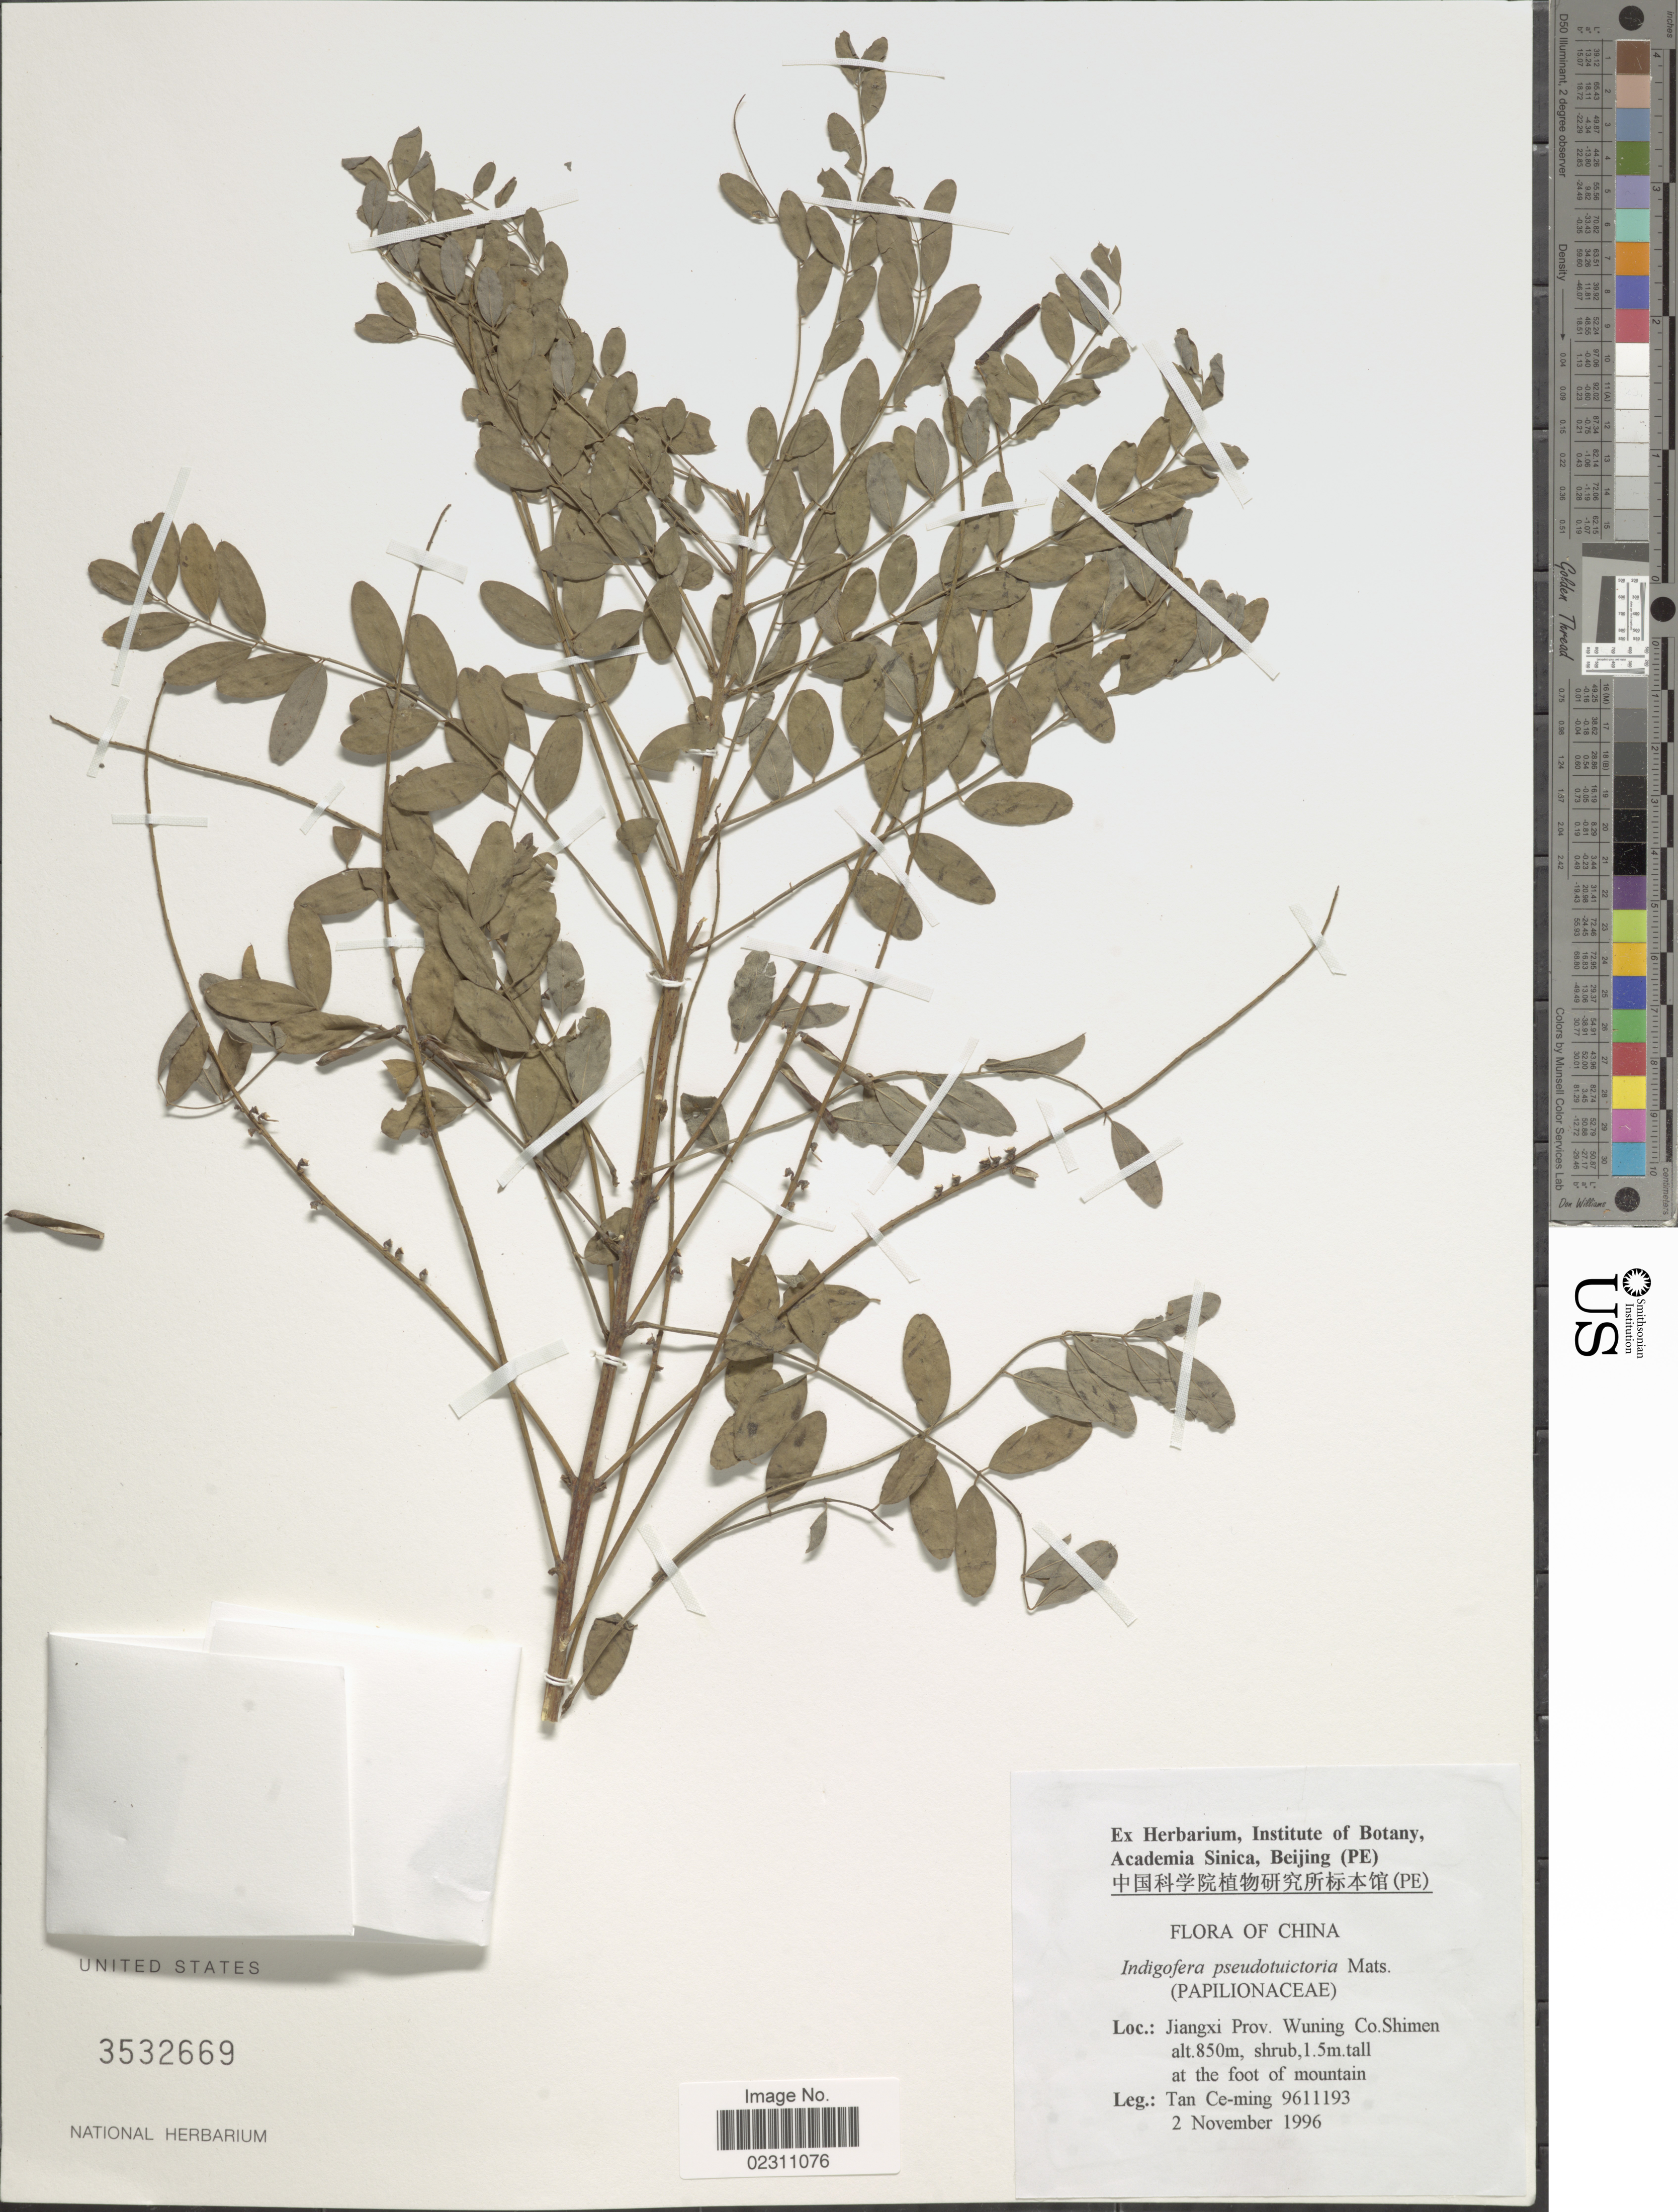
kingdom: Plantae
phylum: Tracheophyta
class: Magnoliopsida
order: Fabales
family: Fabaceae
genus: Indigofera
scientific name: Indigofera pseudotinctoria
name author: Matsum.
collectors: T. Ce-ming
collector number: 9611193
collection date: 1996-11-02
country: China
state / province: Jiangxi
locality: Wuning Co., Shimen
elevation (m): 850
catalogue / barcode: US 3532669